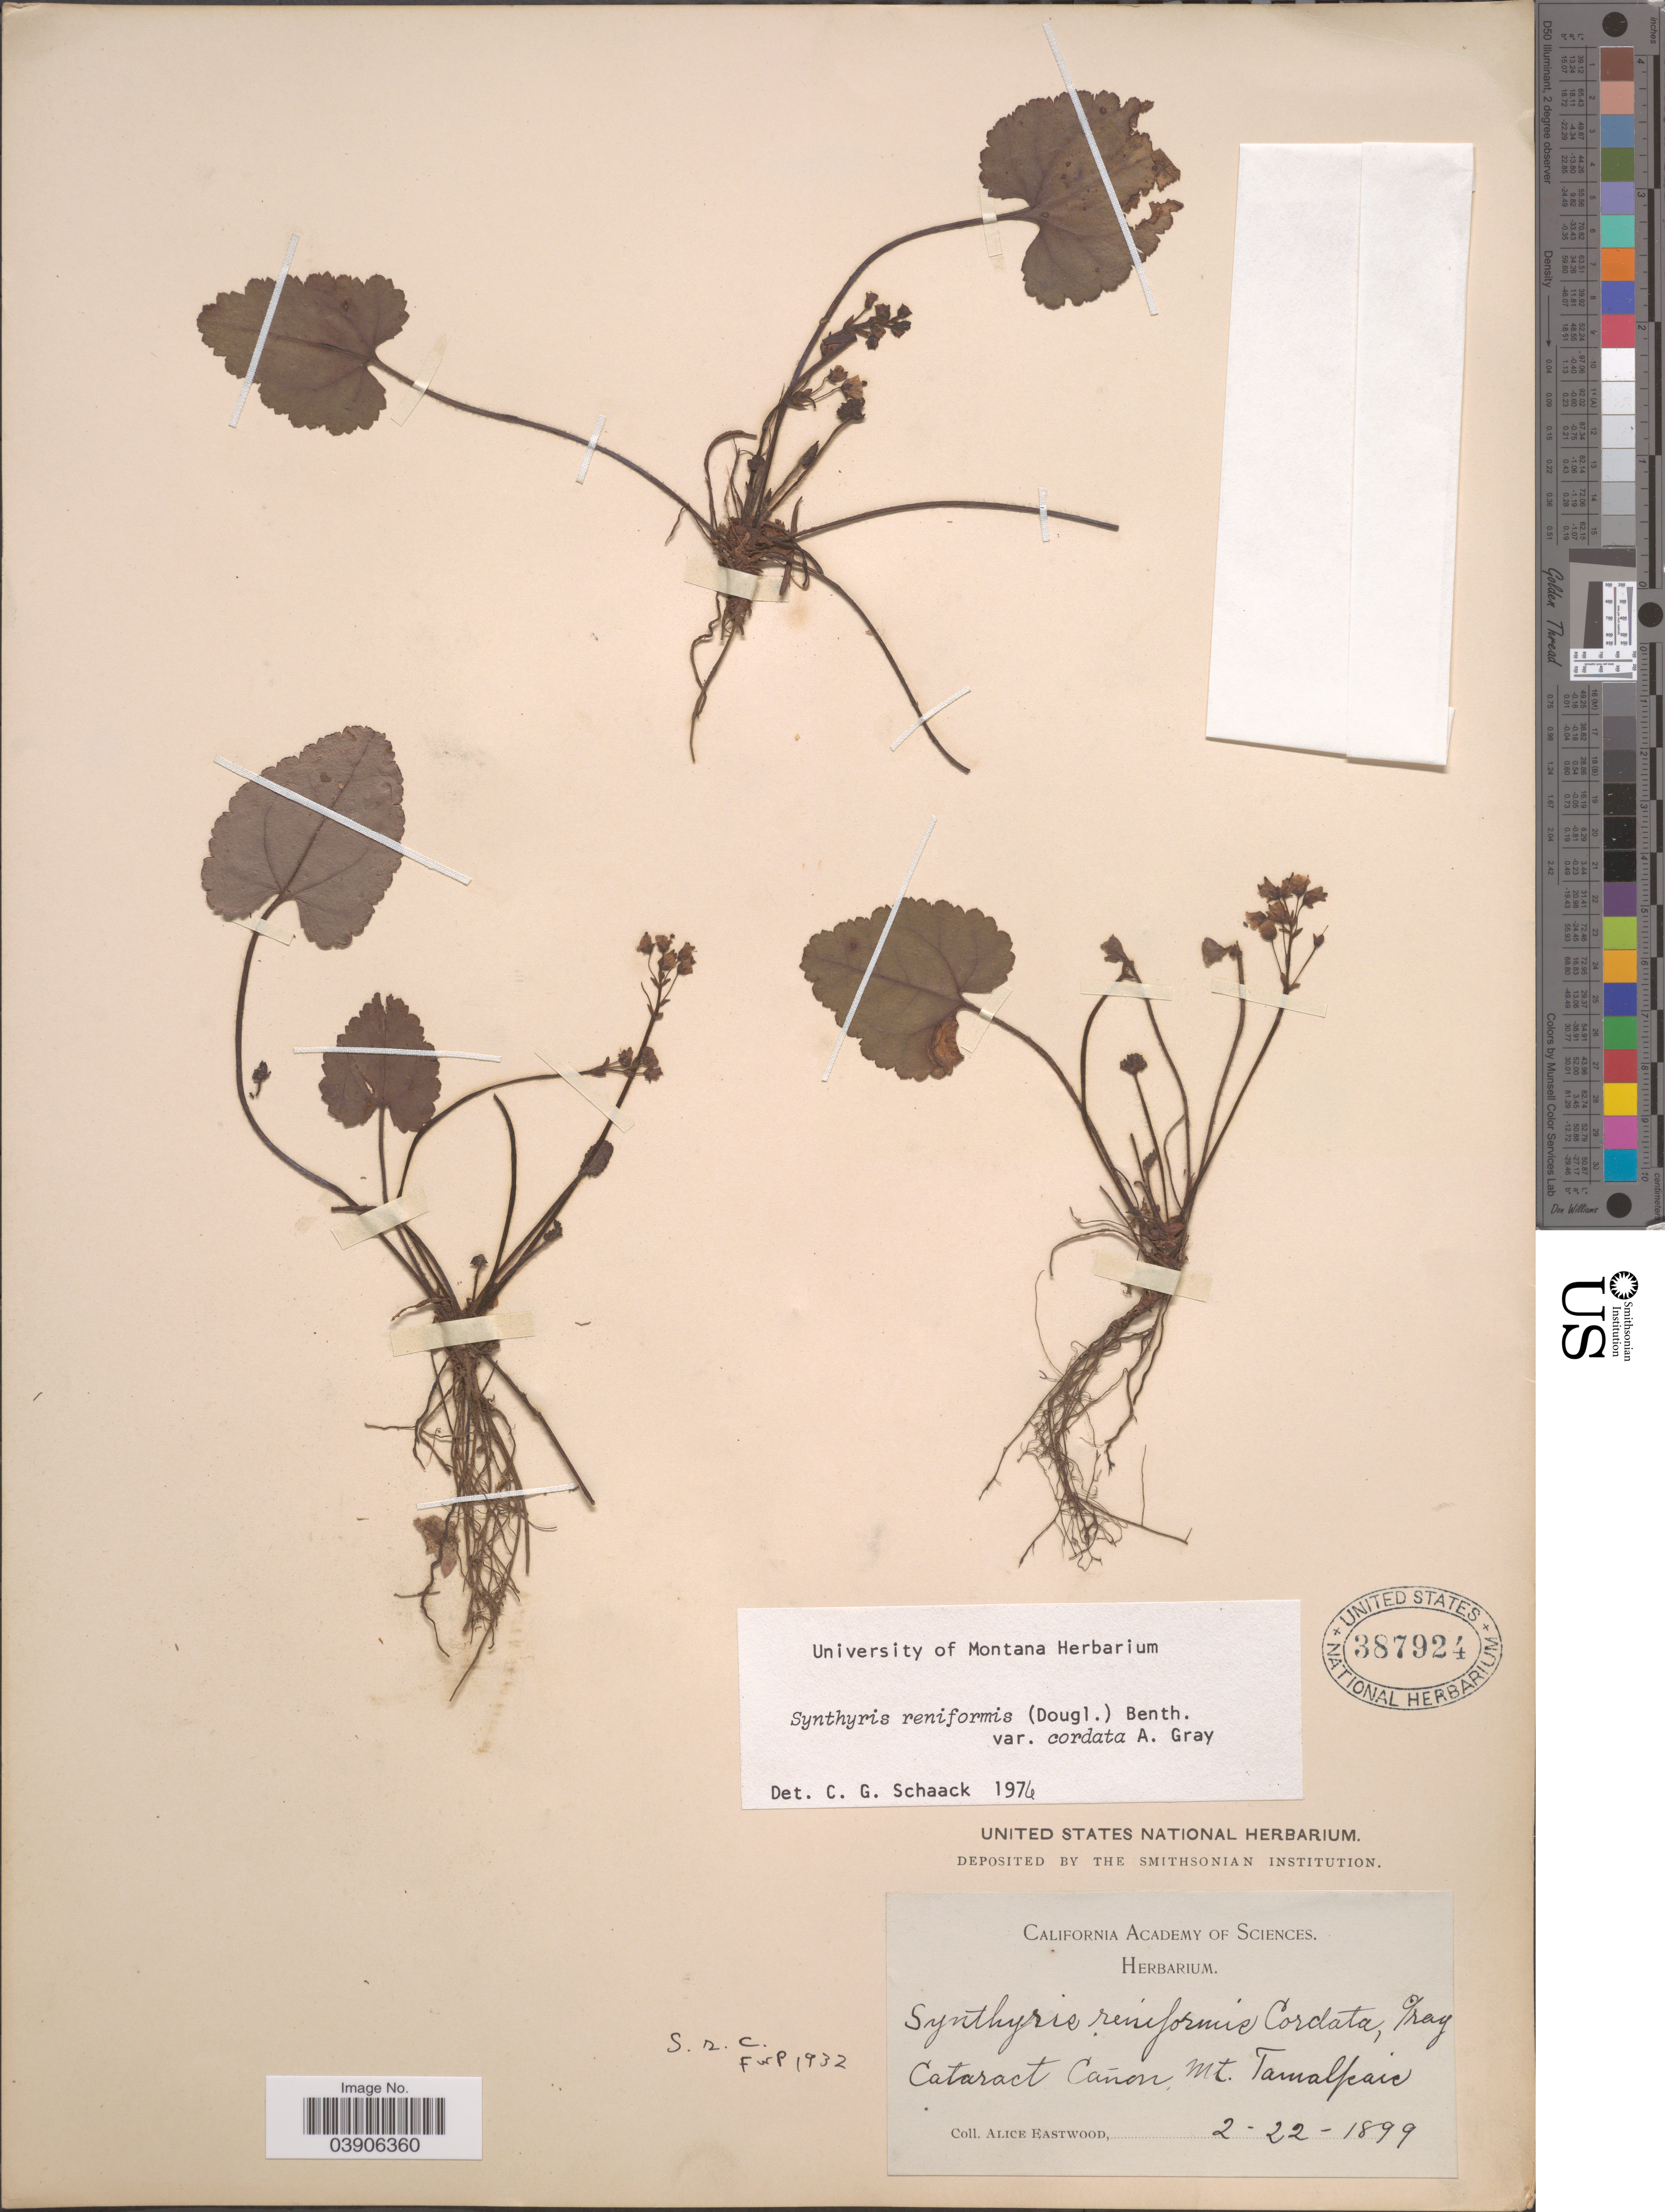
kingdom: Plantae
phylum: Tracheophyta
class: Magnoliopsida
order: Lamiales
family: Plantaginaceae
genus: Synthyris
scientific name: Synthyris reniformis var. cordata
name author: A. Gray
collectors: A. Eastwood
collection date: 1899-02-22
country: United States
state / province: California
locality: Cataract Cañon, Mt. Tamalpais.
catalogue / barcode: US 387924